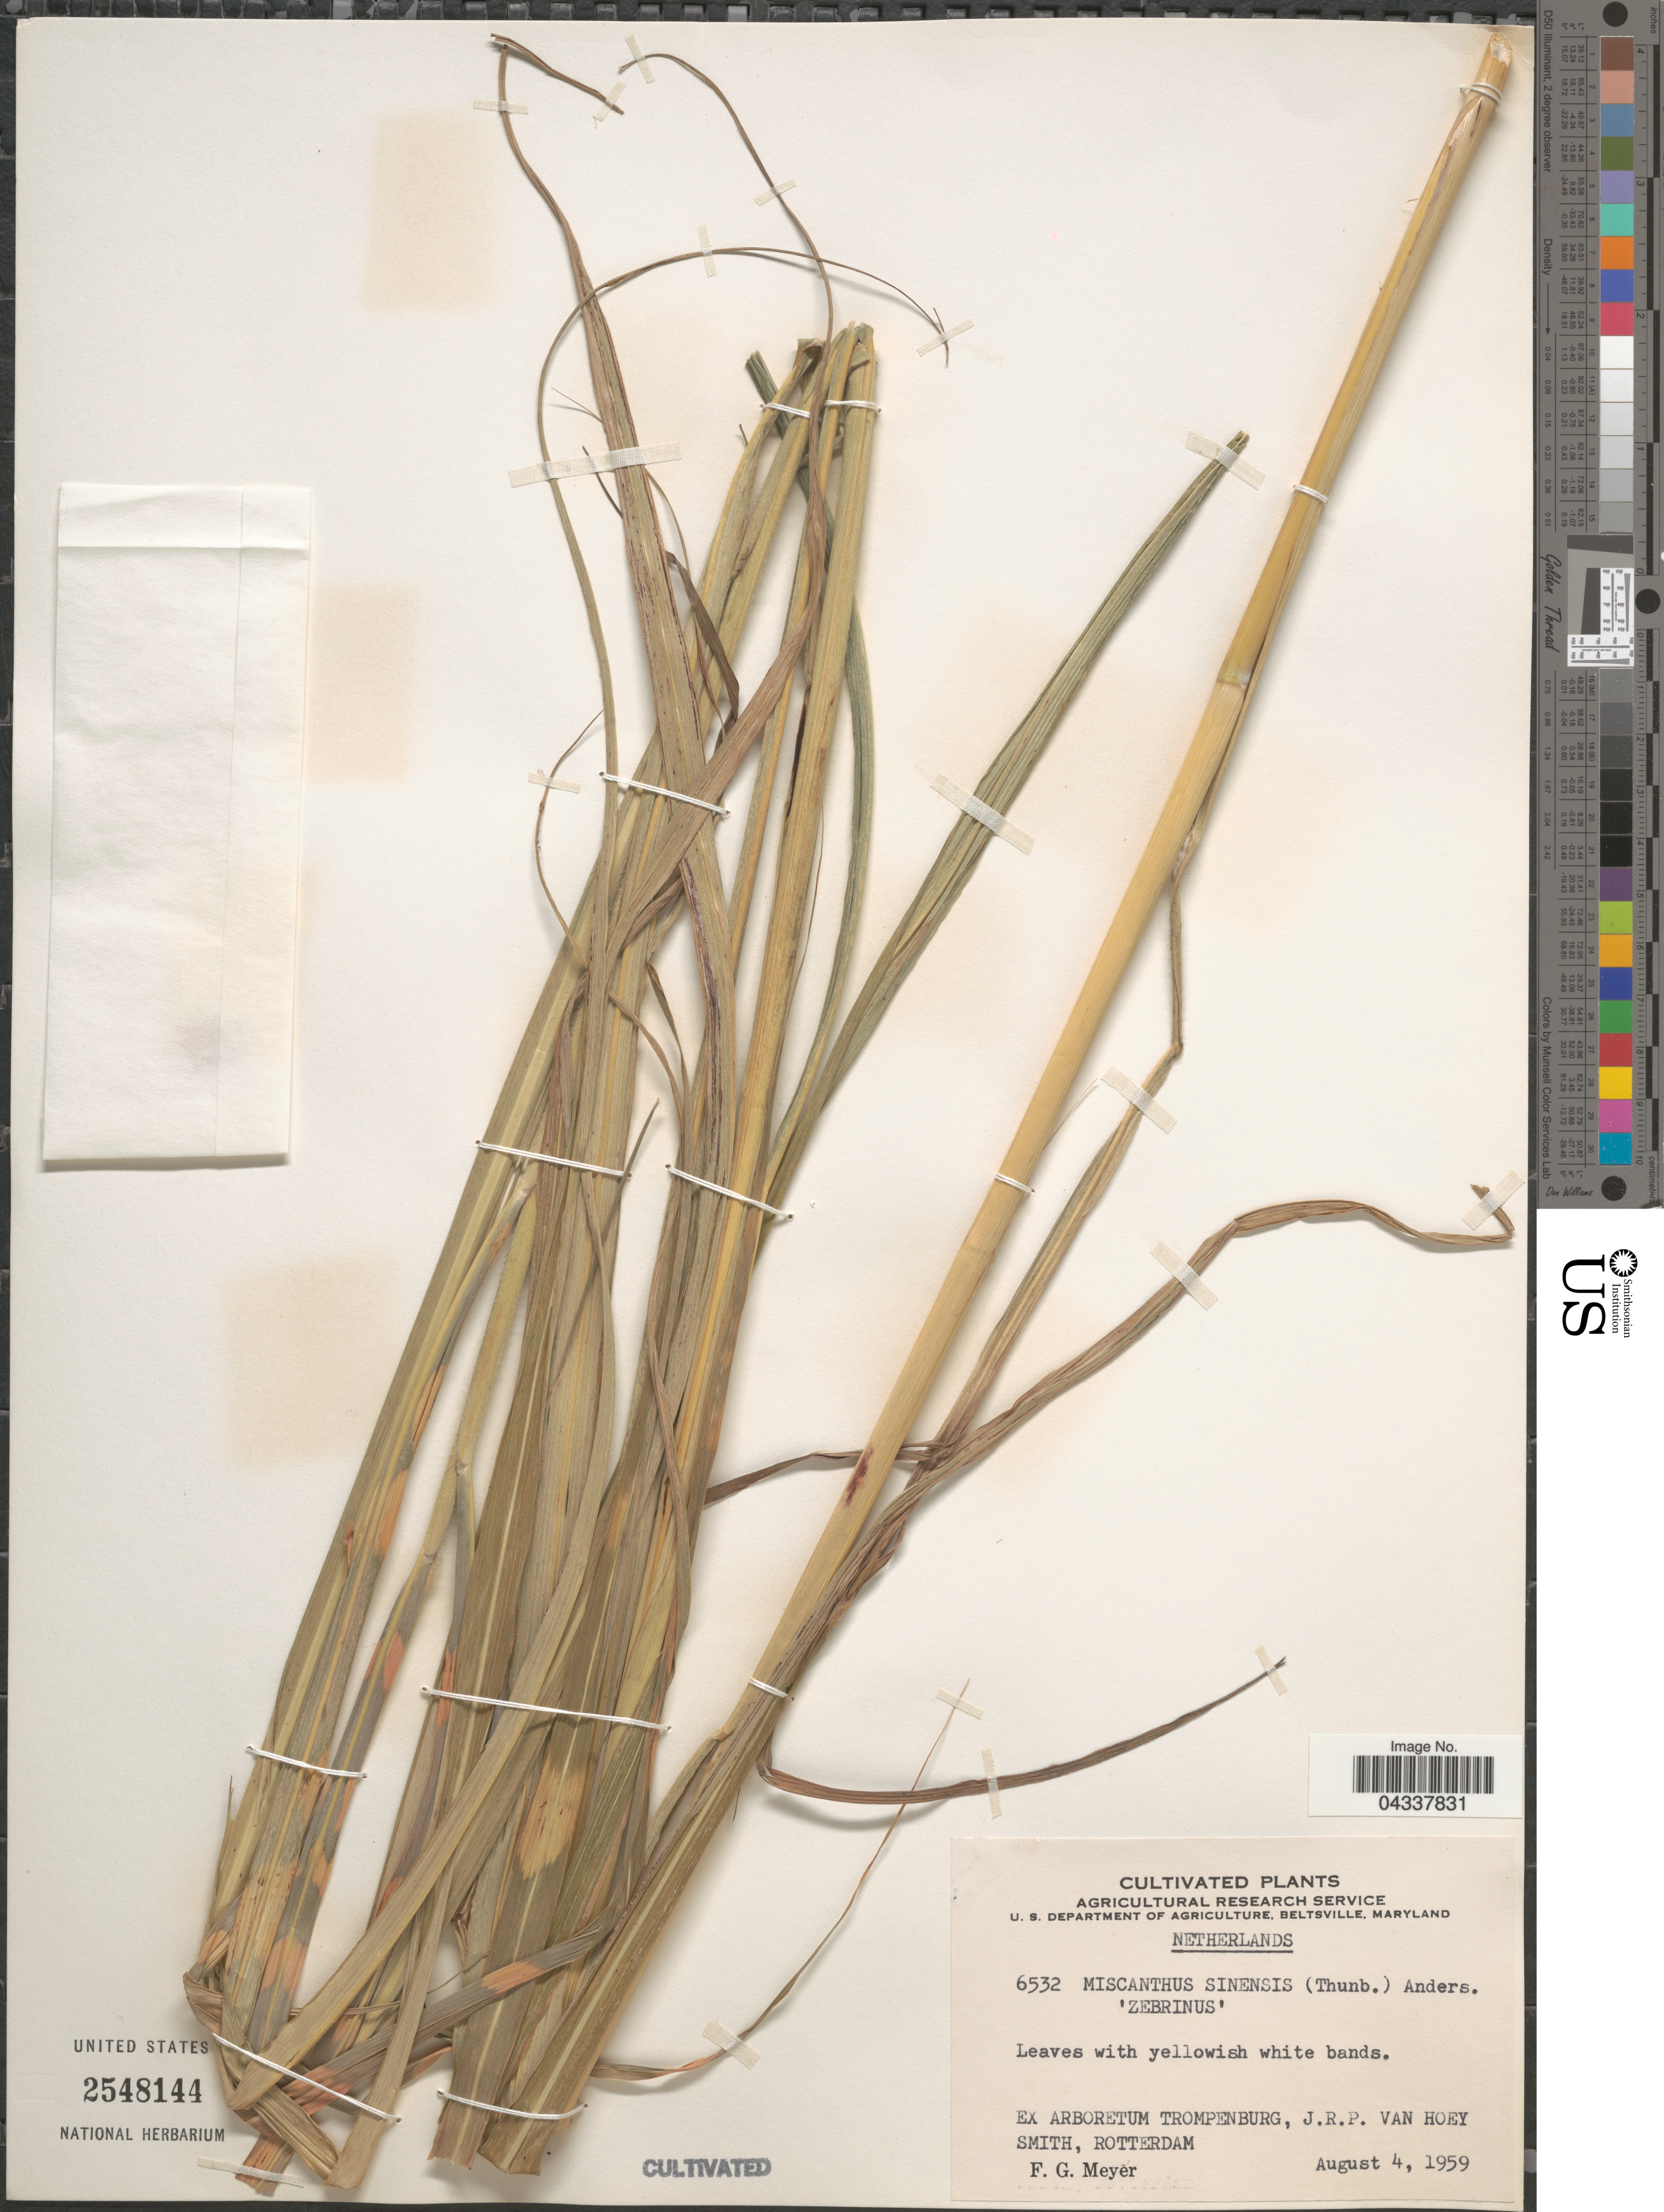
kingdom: Plantae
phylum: Tracheophyta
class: Liliopsida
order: Poales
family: Poaceae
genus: Miscanthus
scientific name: Miscanthus sinensis var. zebrinus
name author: Beal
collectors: F. G. Meyer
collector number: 6532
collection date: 1959-08-04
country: Netherlands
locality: Ex Arboretum Trompenburg, J.R.P. Van Hoey Smith, Rotterdam.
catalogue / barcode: US 2548144